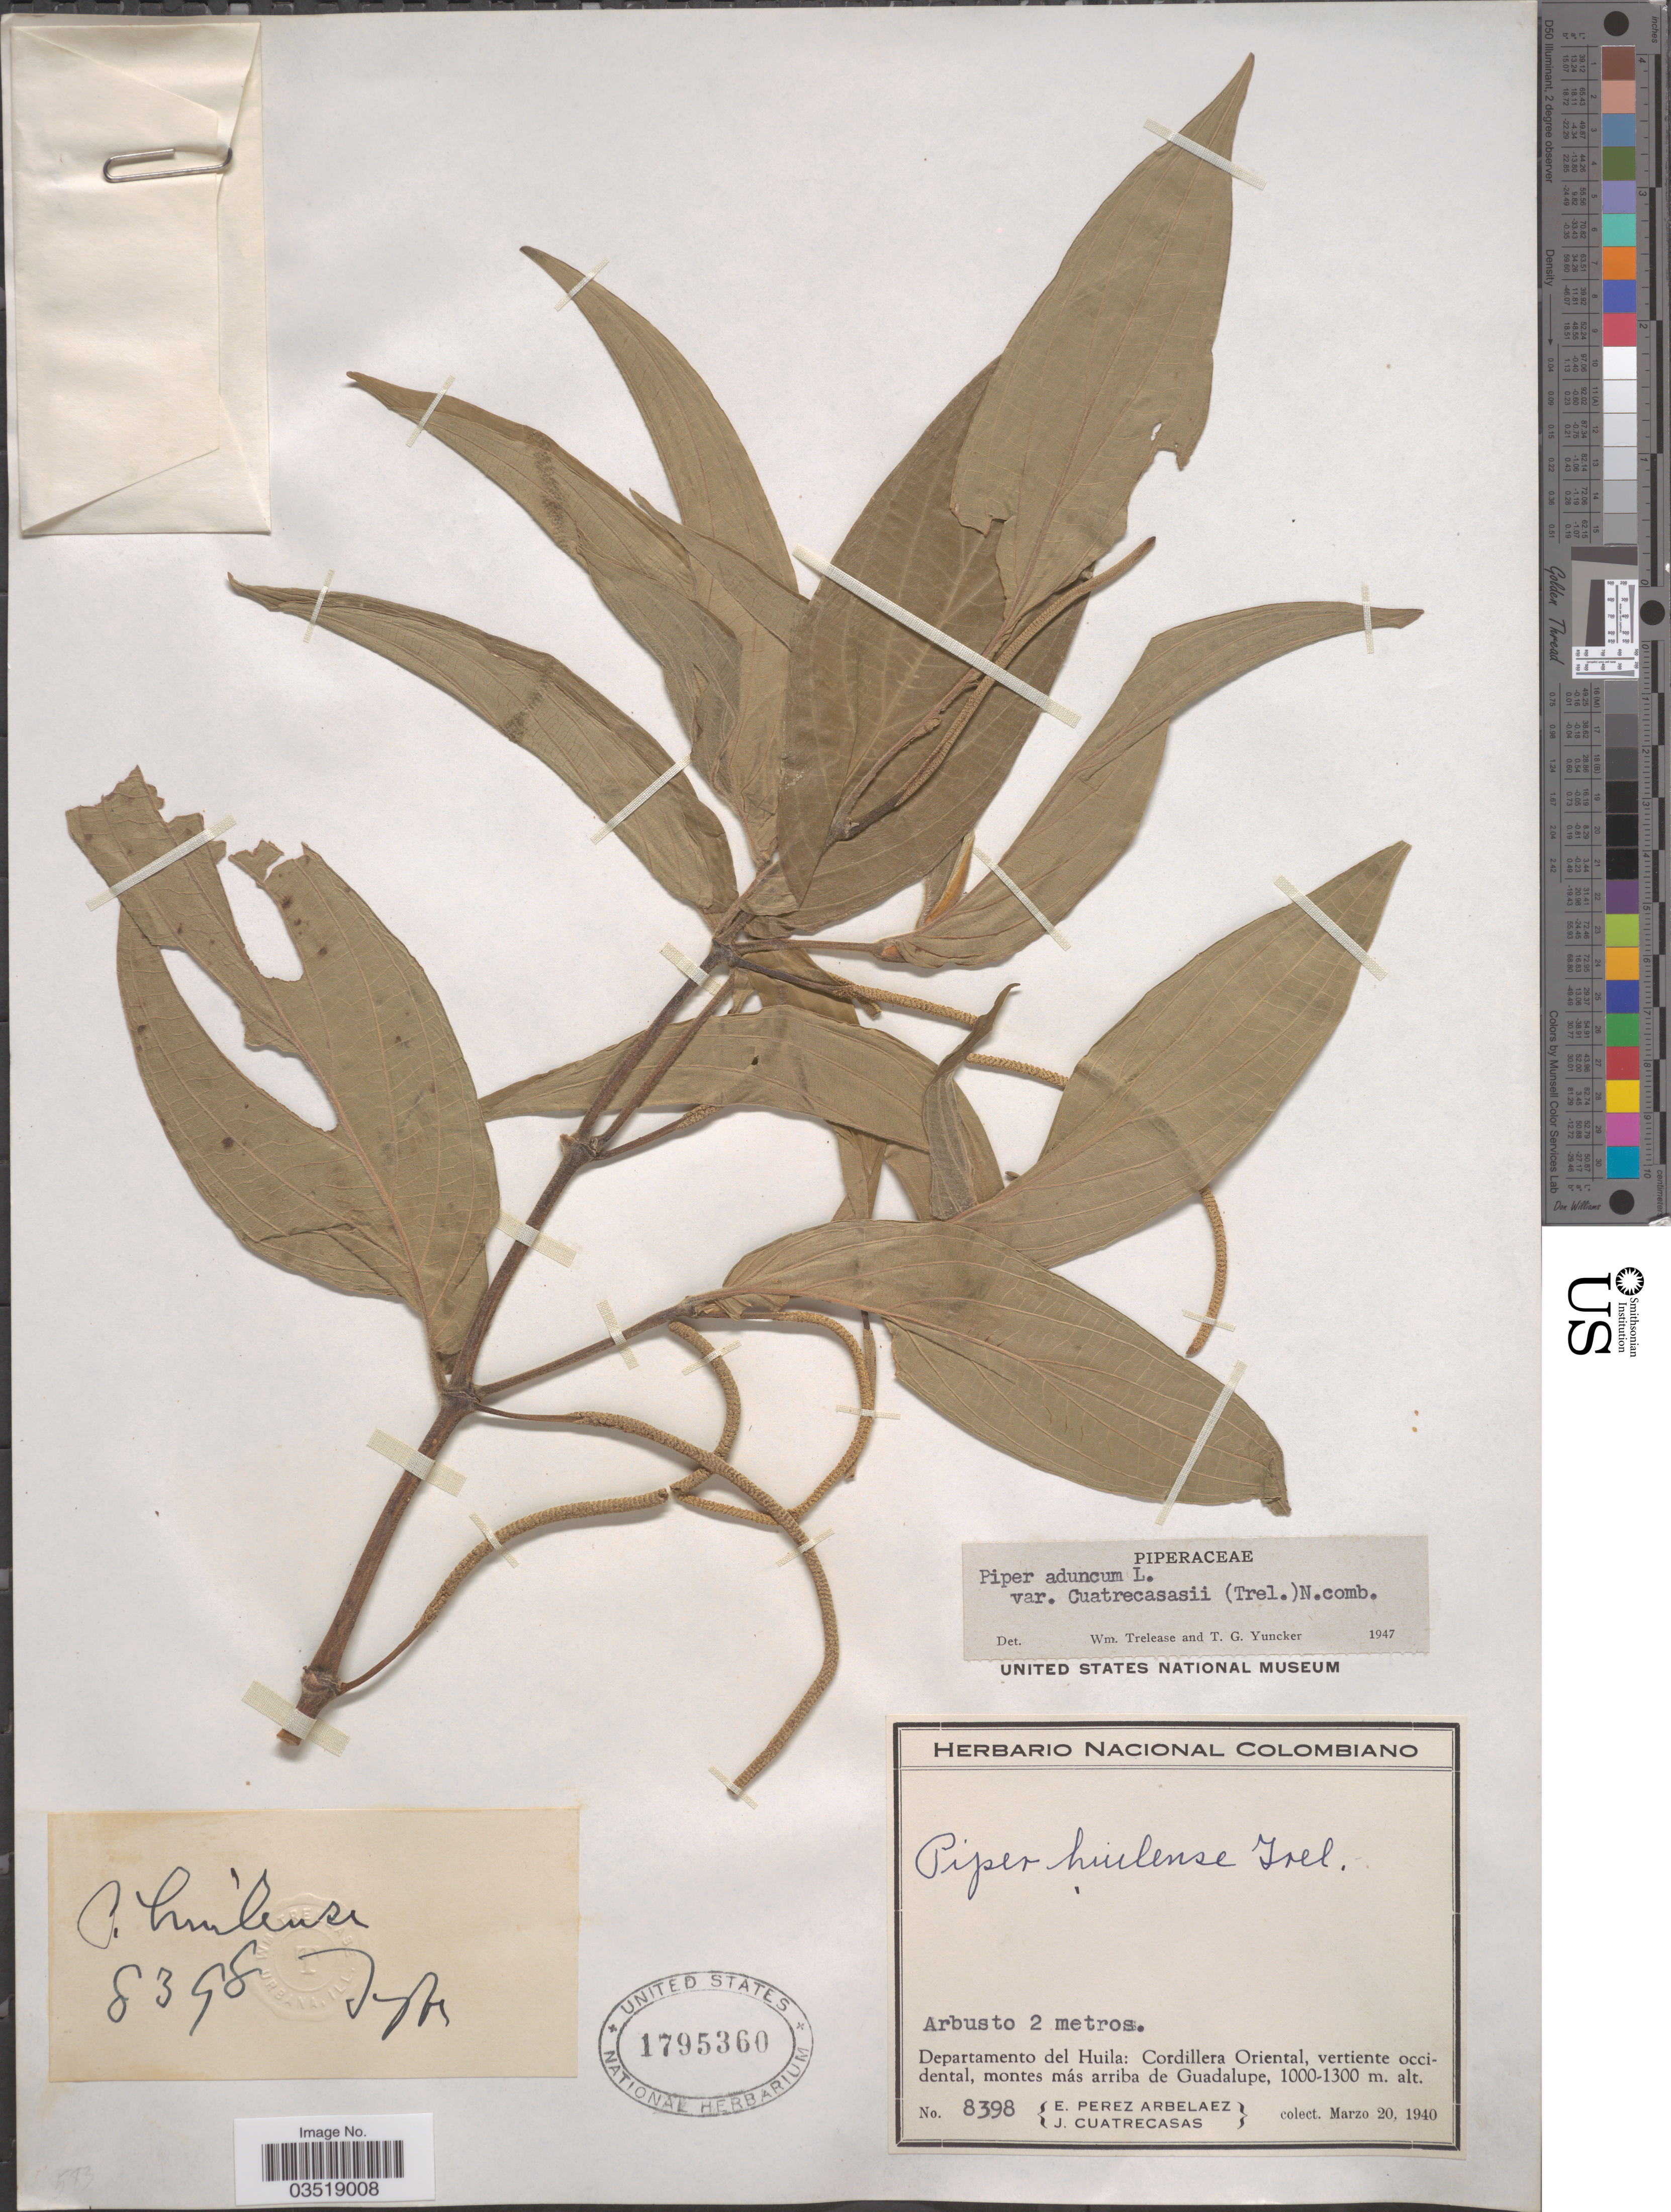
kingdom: Plantae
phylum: Tracheophyta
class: Magnoliopsida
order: Piperales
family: Piperaceae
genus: Piper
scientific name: Piper aduncum var. aduncum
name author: L.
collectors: E. Pérez Arbeláez & J. Cuatrecasas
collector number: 8398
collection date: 1940-03-20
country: Colombia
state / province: Huila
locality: Departamento del Huila: Cordillera Oriental, vertiente occidental, montes más arriba de Guadalupe.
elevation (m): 1000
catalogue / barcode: US 1795360